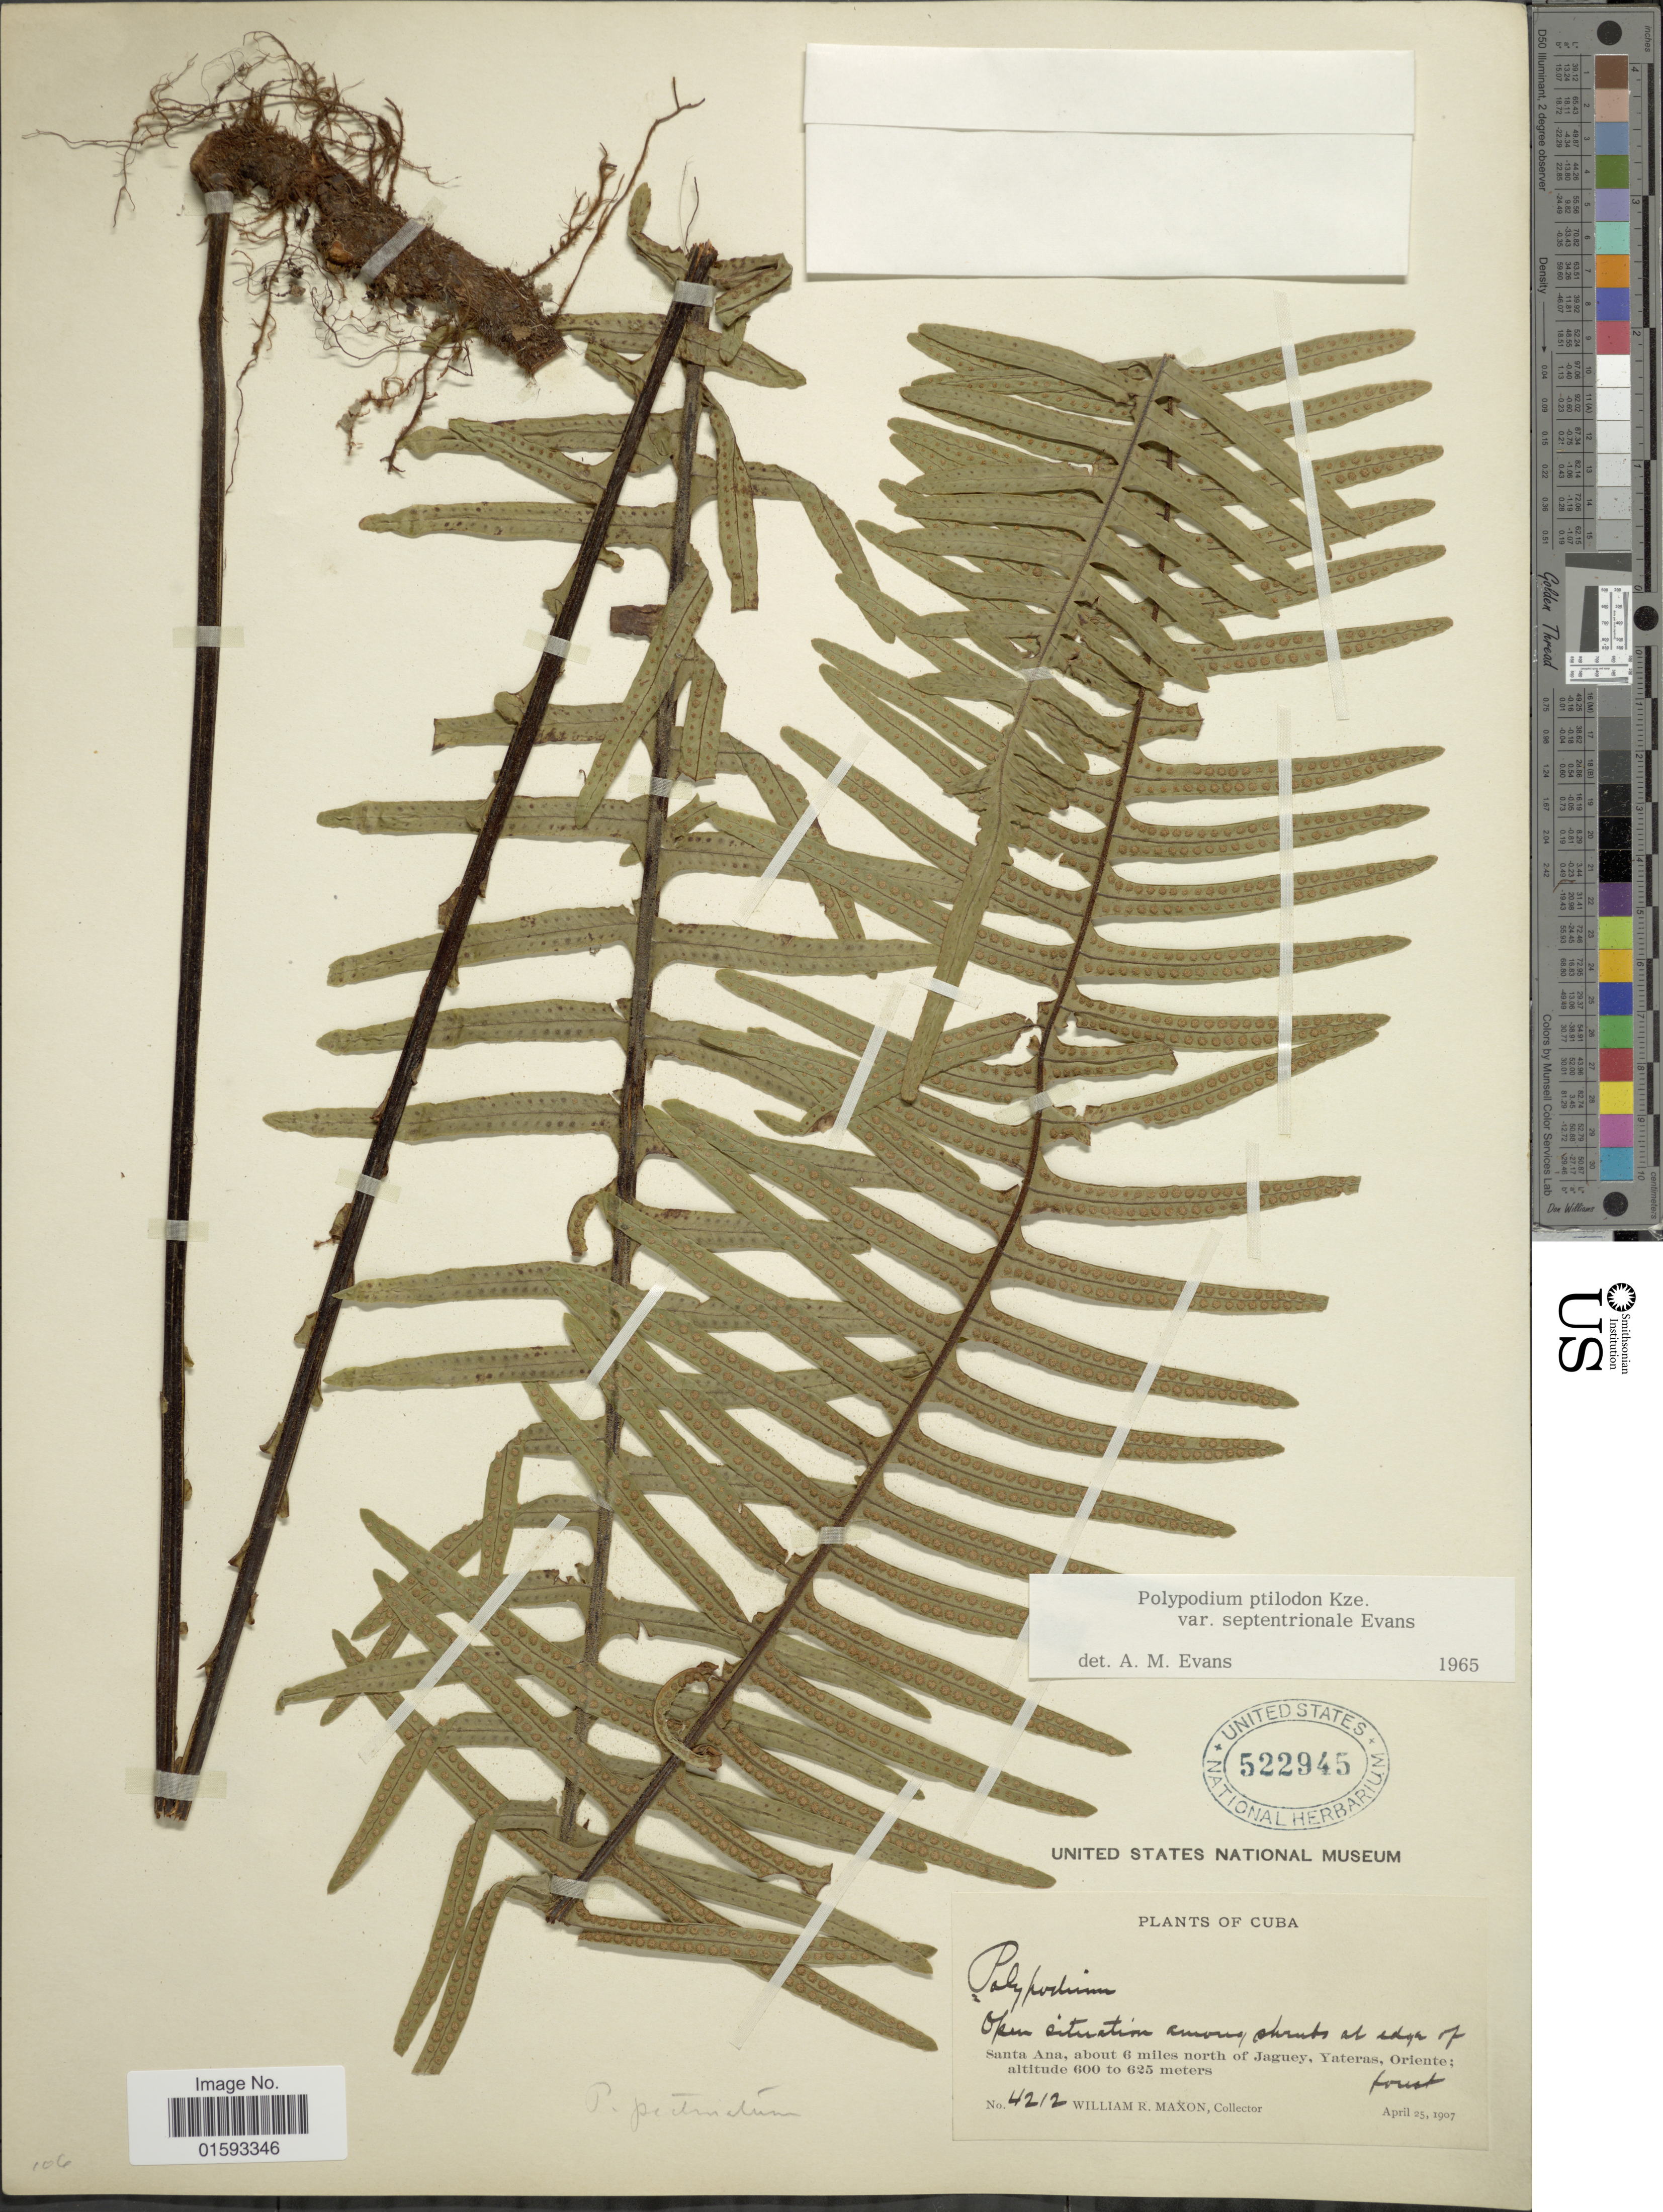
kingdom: Plantae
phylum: Tracheophyta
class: Polypodiopsida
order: Polypodiales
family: Polypodiaceae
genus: Pecluma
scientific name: Pecluma ptilodos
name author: (Kunze) Price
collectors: W. R. Maxon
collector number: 4212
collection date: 1907-04-25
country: Cuba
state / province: Oriente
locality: Santa Ana, about 6 miles north of Jaguey, Yateras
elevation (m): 600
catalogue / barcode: US 522945